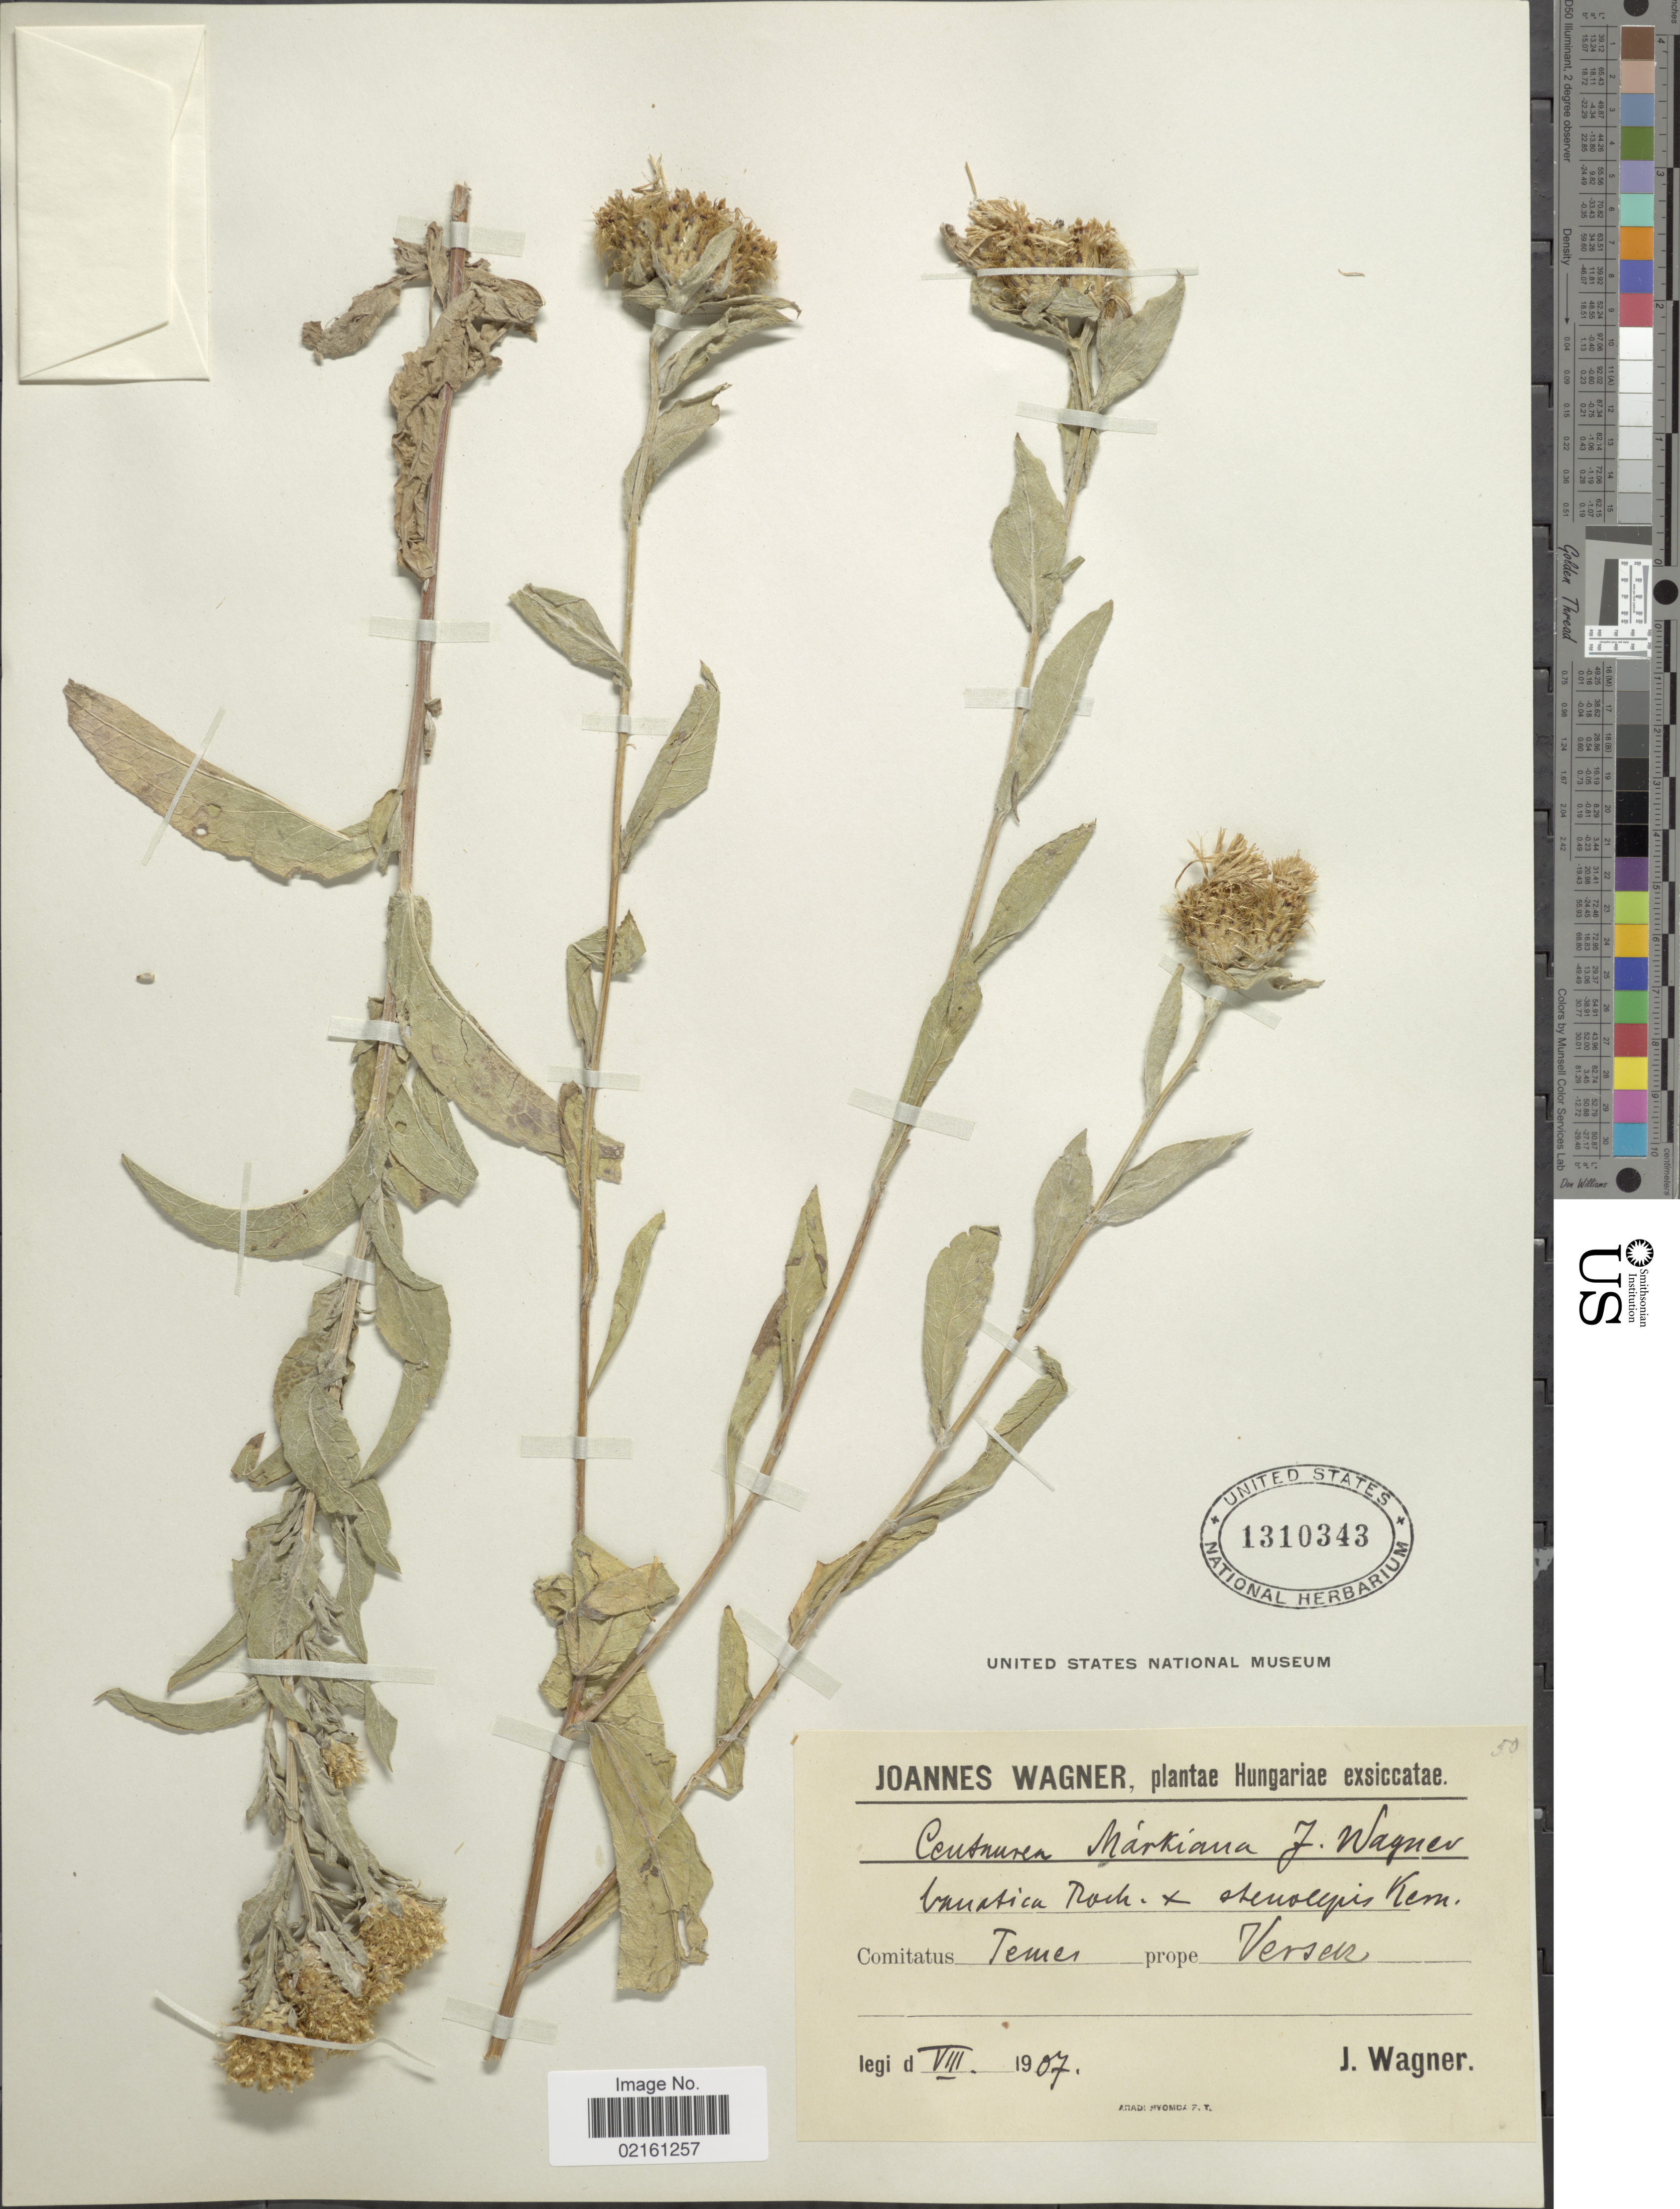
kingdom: Plantae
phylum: Tracheophyta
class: Magnoliopsida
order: Asterales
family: Asteraceae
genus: Centaurea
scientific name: Centaurea markiana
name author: J. Wagner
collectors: J. Wagner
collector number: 50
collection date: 1907-08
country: Hungary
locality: Comitatus Temes, prope Versur [interpreted]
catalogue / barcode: US 1310343